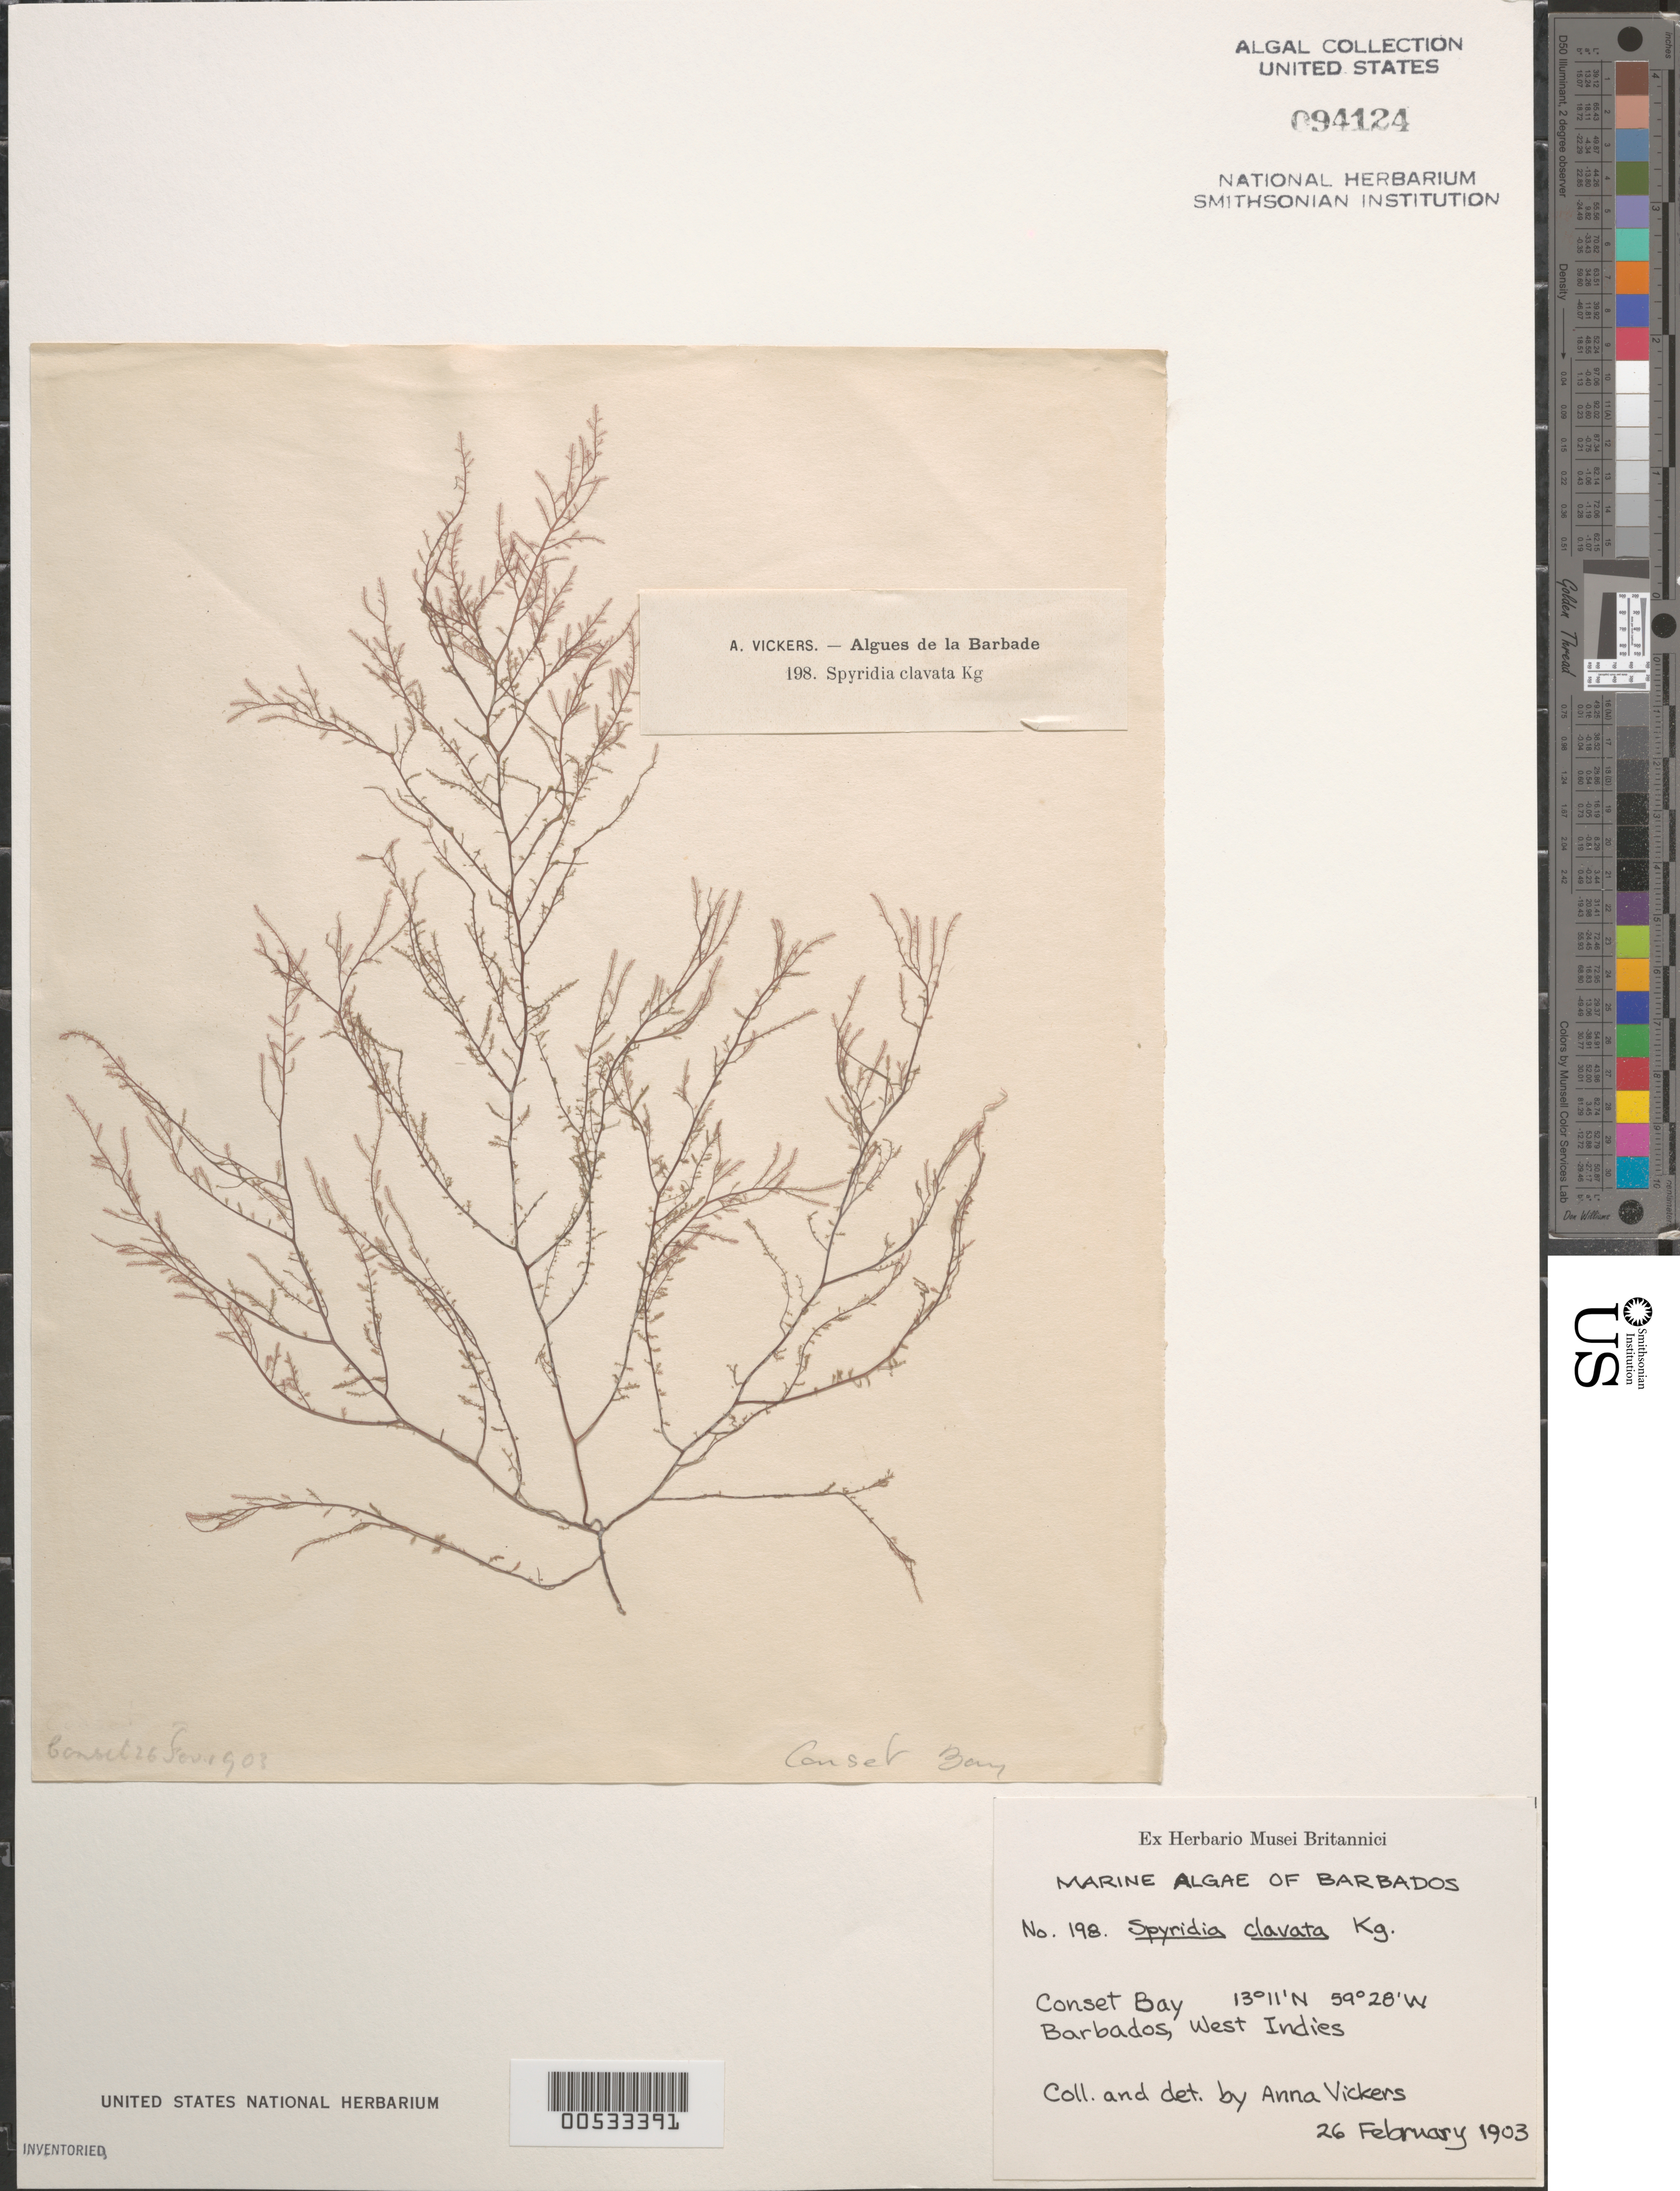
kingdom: Plantae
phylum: Rhodophyta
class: Florideophyceae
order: Ceramiales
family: Spyridiaceae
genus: Spyridia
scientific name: Spyridia clavata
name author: Kütz.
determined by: Vickers, A.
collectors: A. Vickers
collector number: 198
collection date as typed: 26 Feb 1903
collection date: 1903-02-26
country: Barbados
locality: Conset Bay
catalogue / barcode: US 94124